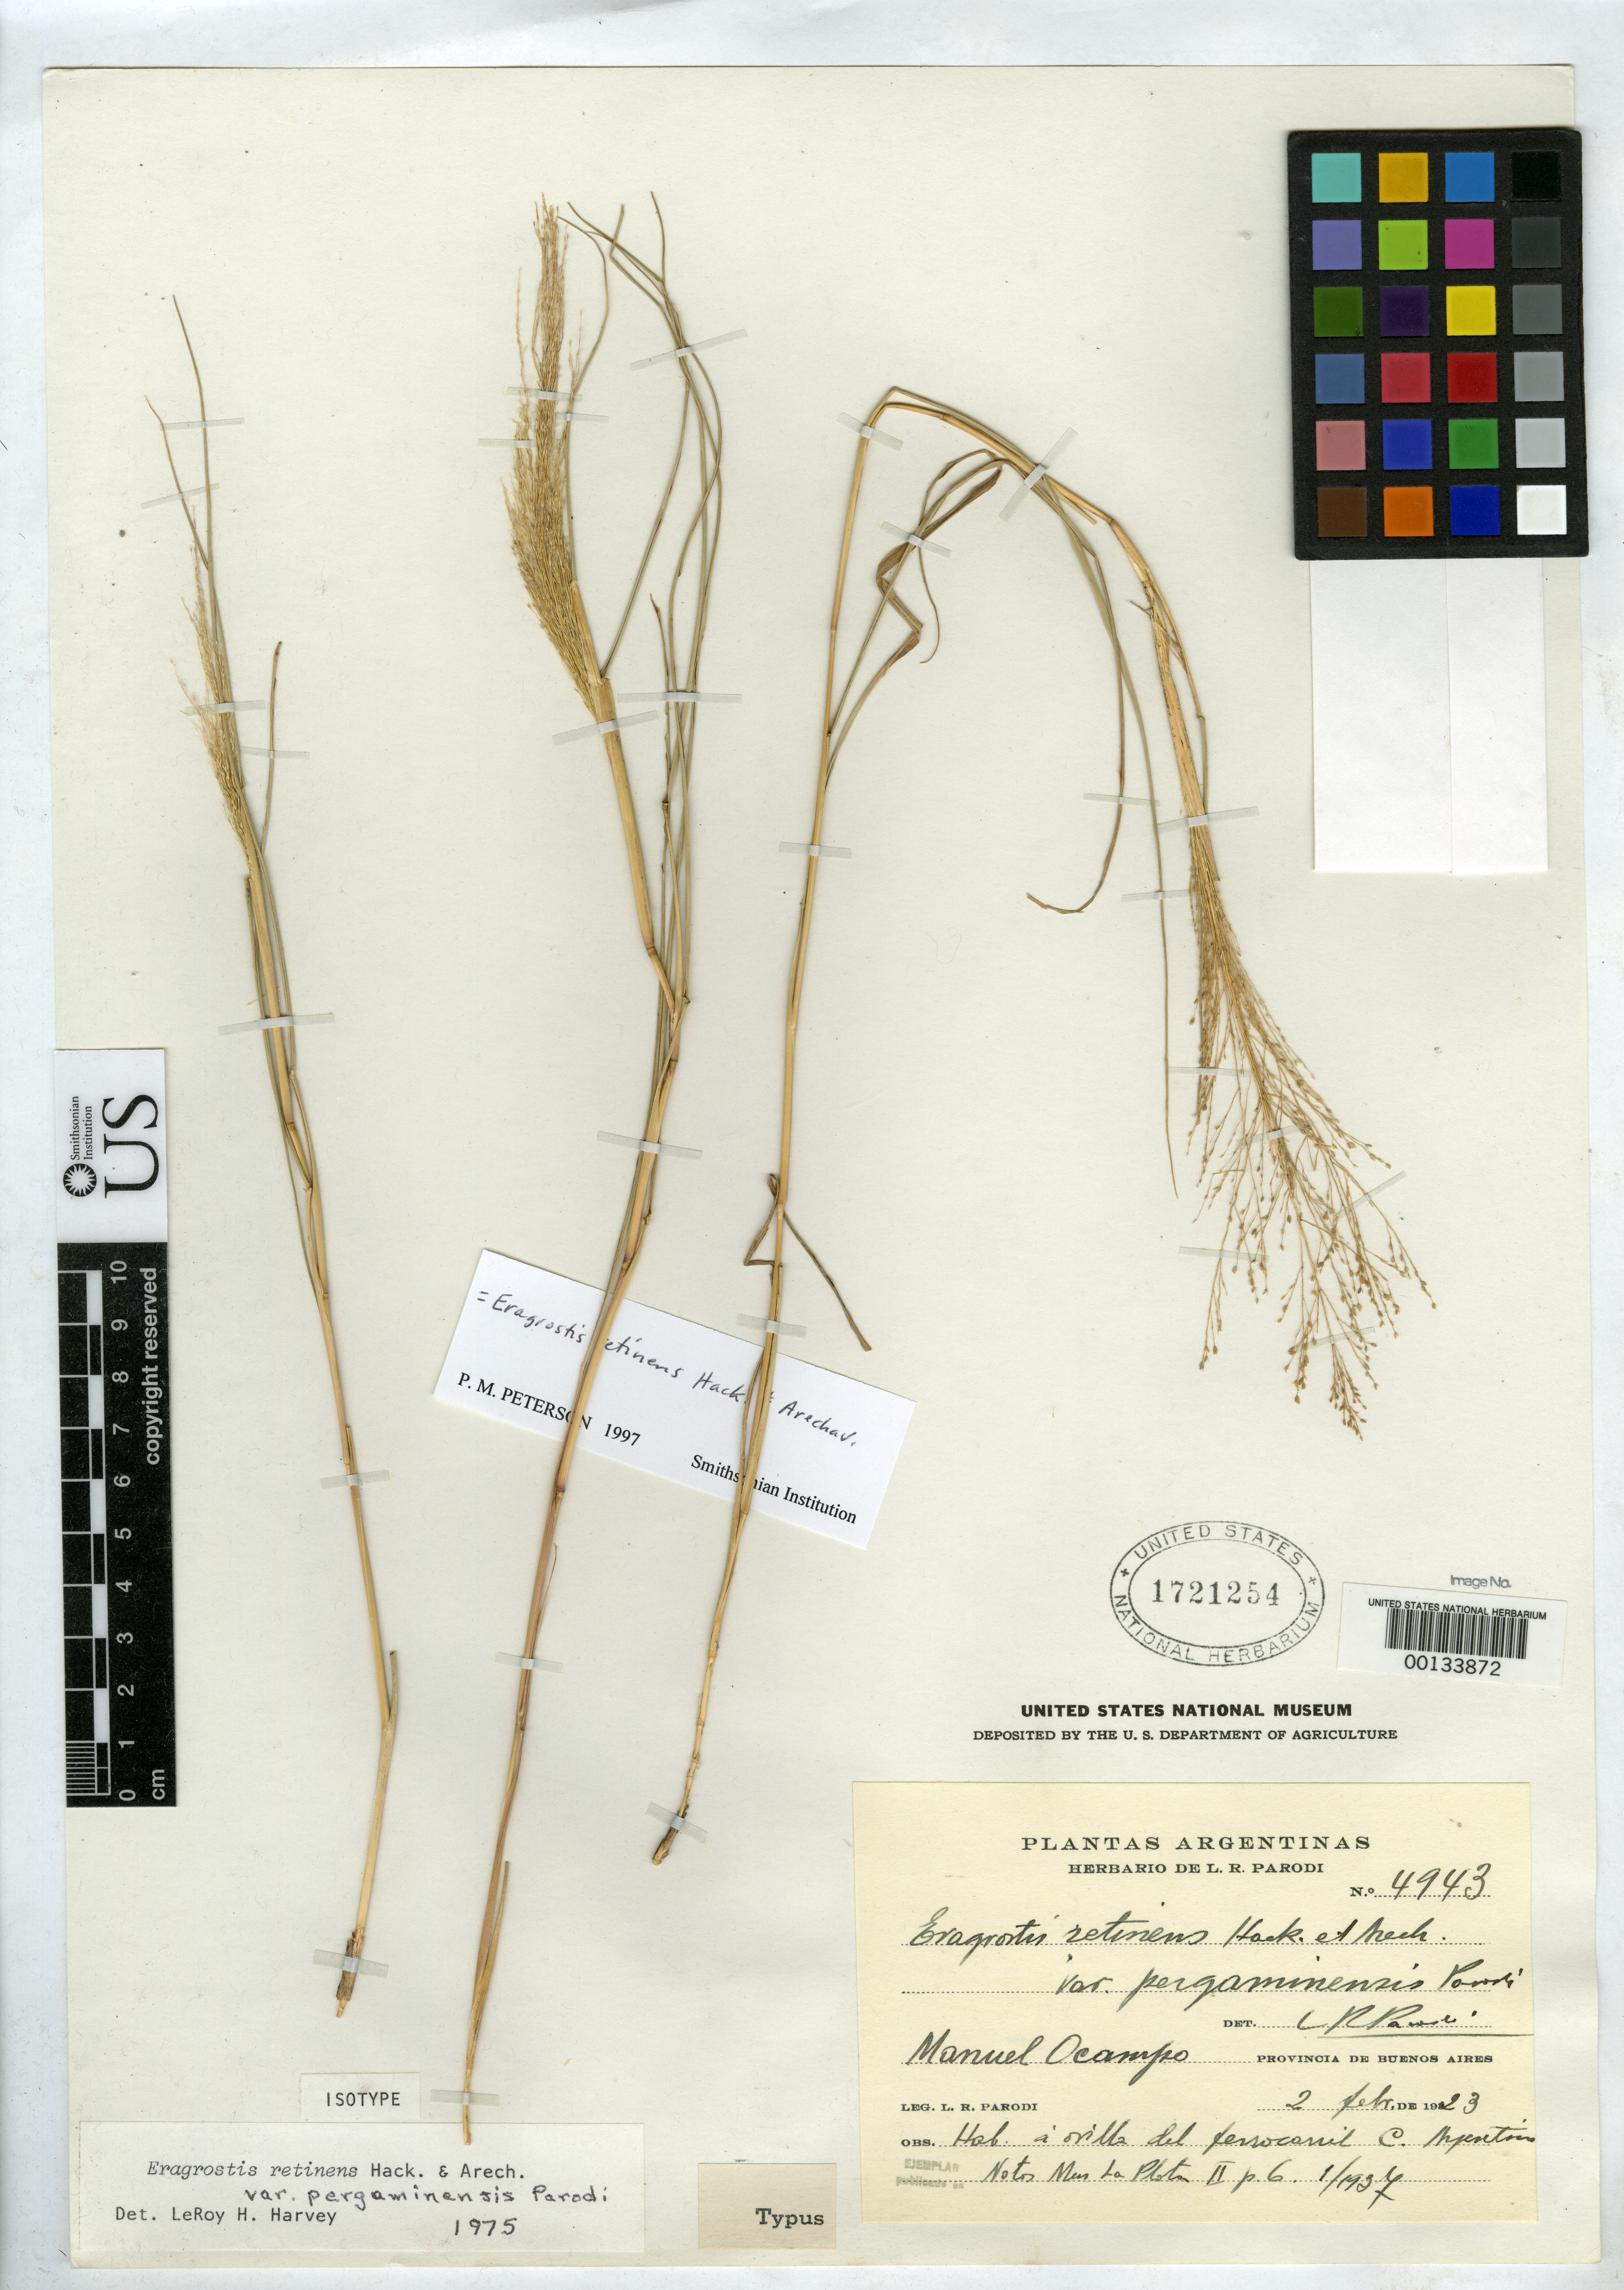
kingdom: Plantae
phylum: Tracheophyta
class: Liliopsida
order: Poales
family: Poaceae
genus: Eragrostis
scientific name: Eragrostis retinens var. pergaminensis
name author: Parodi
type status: Isotype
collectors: L. R. Parodi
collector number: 4943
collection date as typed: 02 Feb 1923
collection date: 1923-02-02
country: Argentina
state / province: Buenos Aires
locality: Manuel Ocampo.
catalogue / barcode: US 1721254